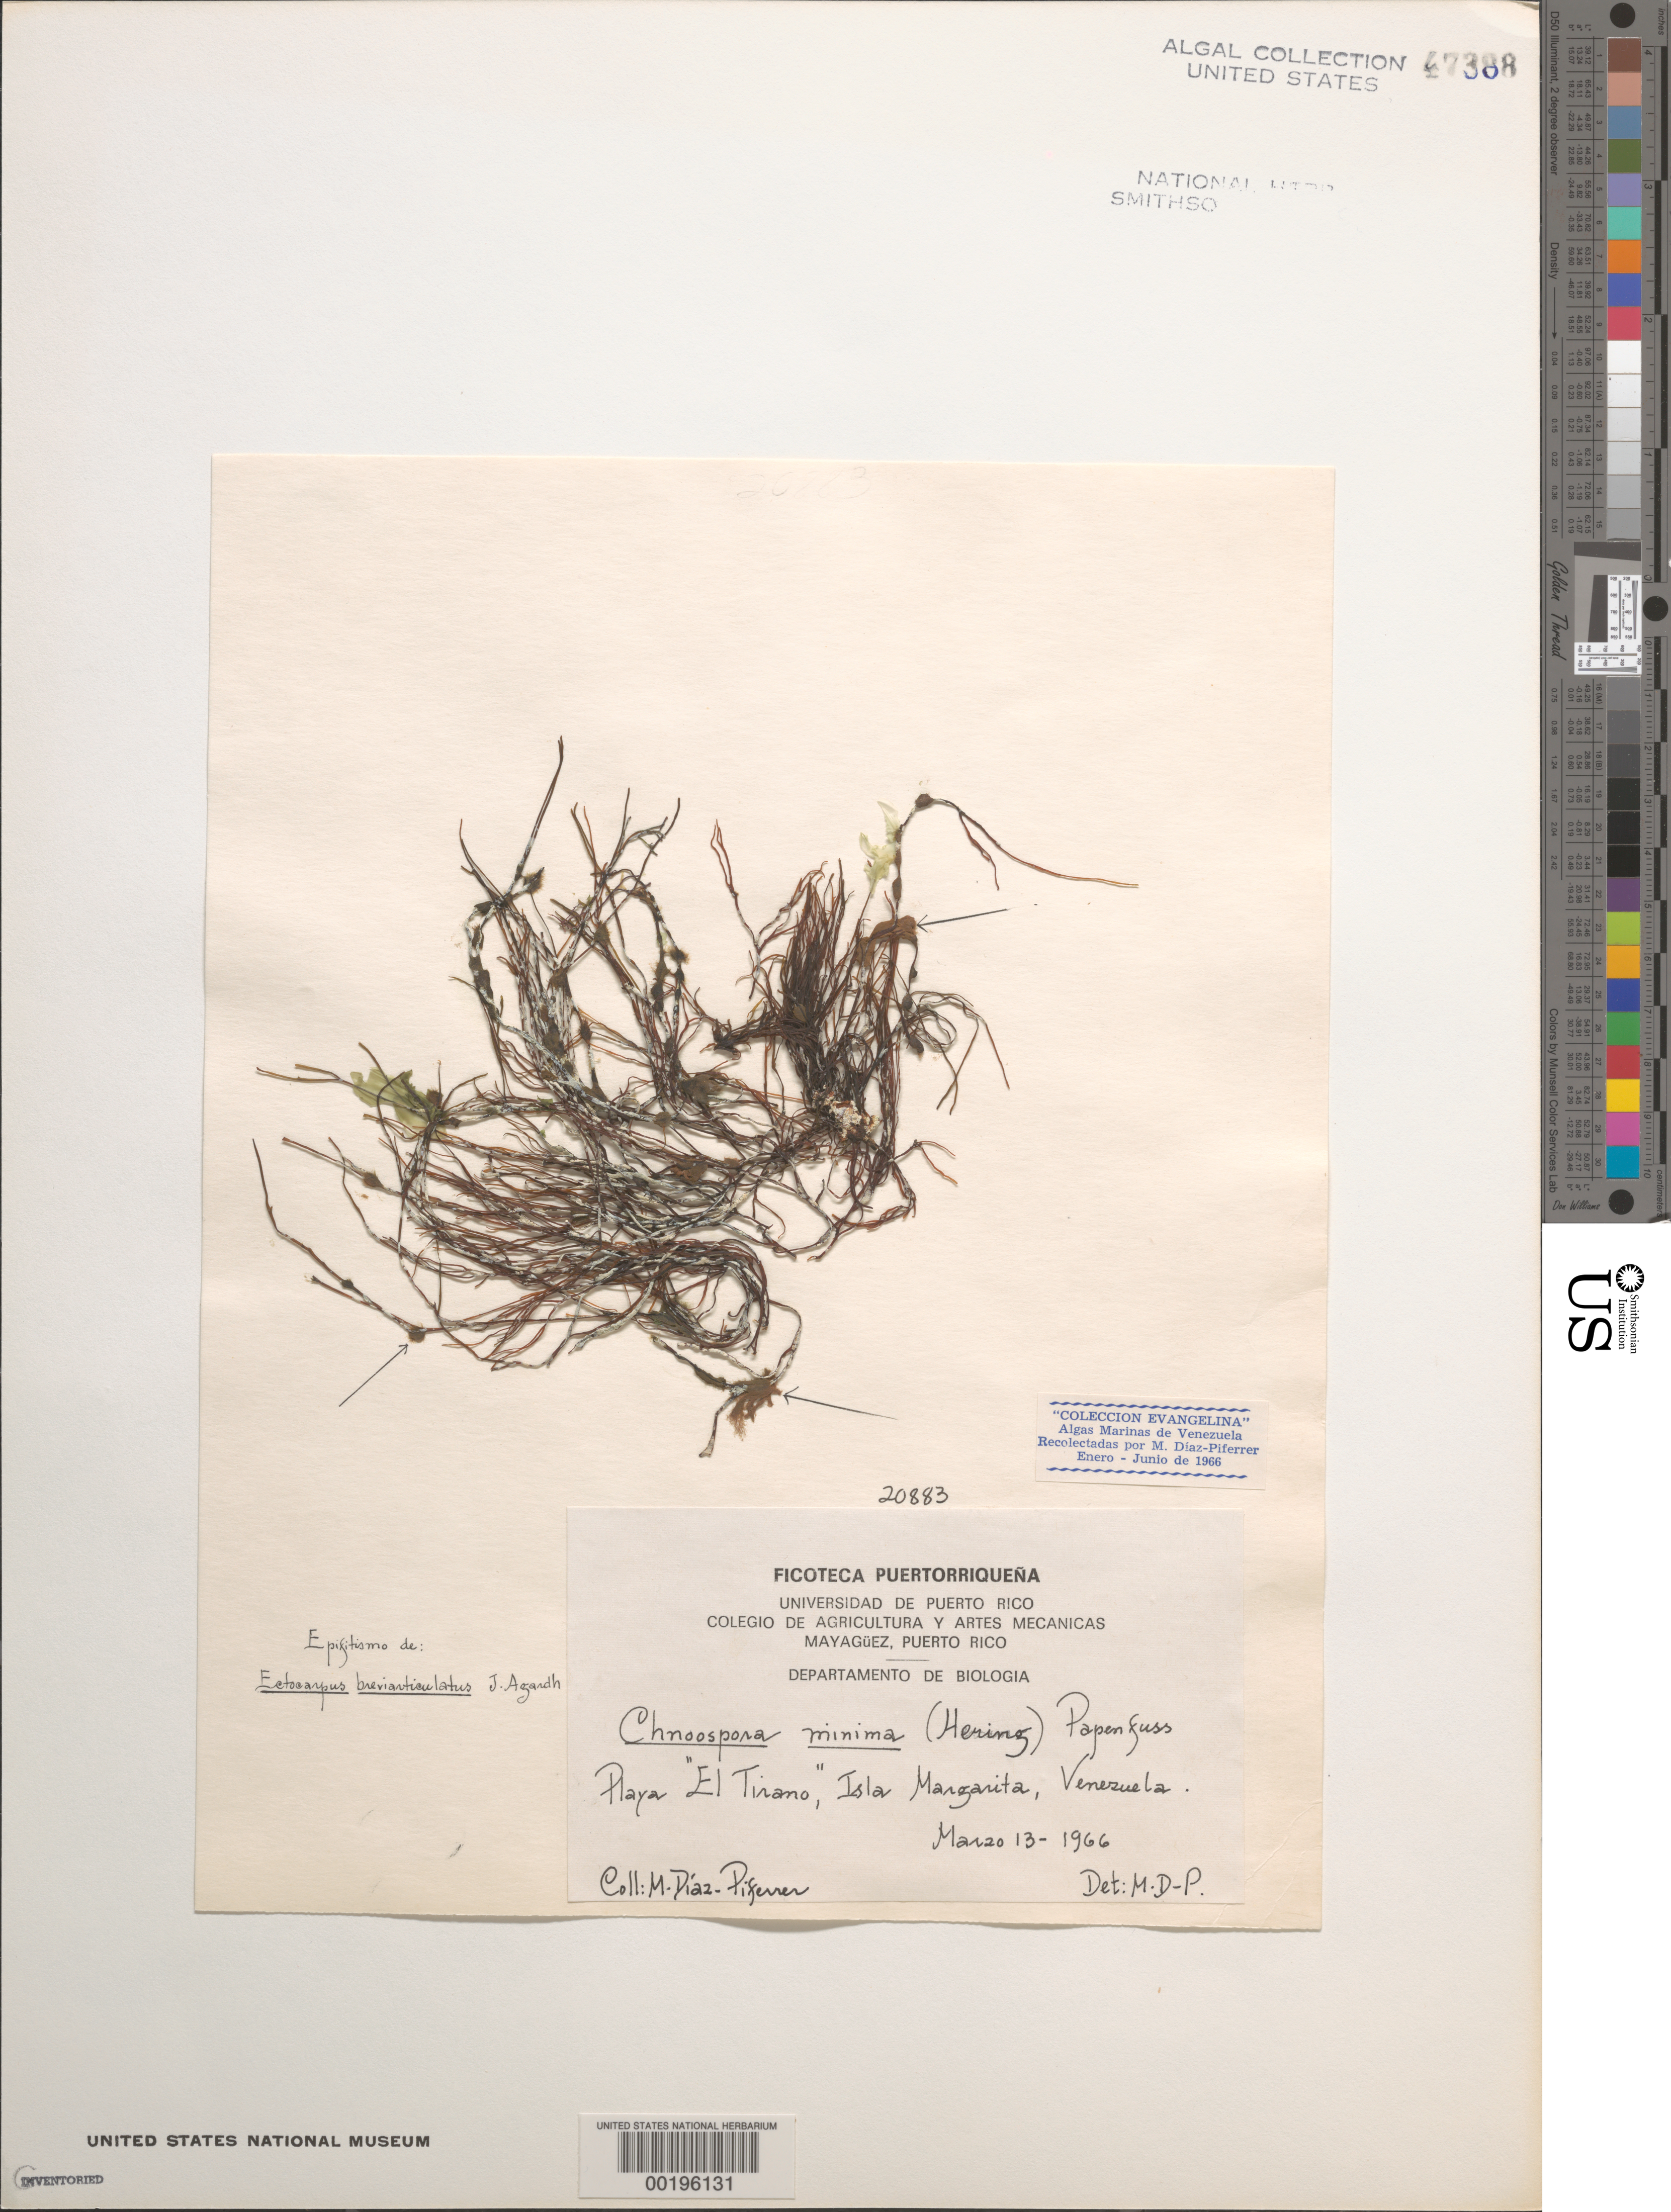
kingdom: Chromista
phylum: Ochrophyta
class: Phaeophyceae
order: Scytosiphonales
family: Scytosiphonaceae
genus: Chnoospora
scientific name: Chnoospora minima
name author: (Hering) Papenf.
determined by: Diaz-Piferrer, M.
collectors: M. Diaz-Piferrer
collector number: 20883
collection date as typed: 13 Mar 1966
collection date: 1966-03-13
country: Venezuela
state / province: Nueva Esparta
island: Margarita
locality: Playa El Tirano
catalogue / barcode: US 47388